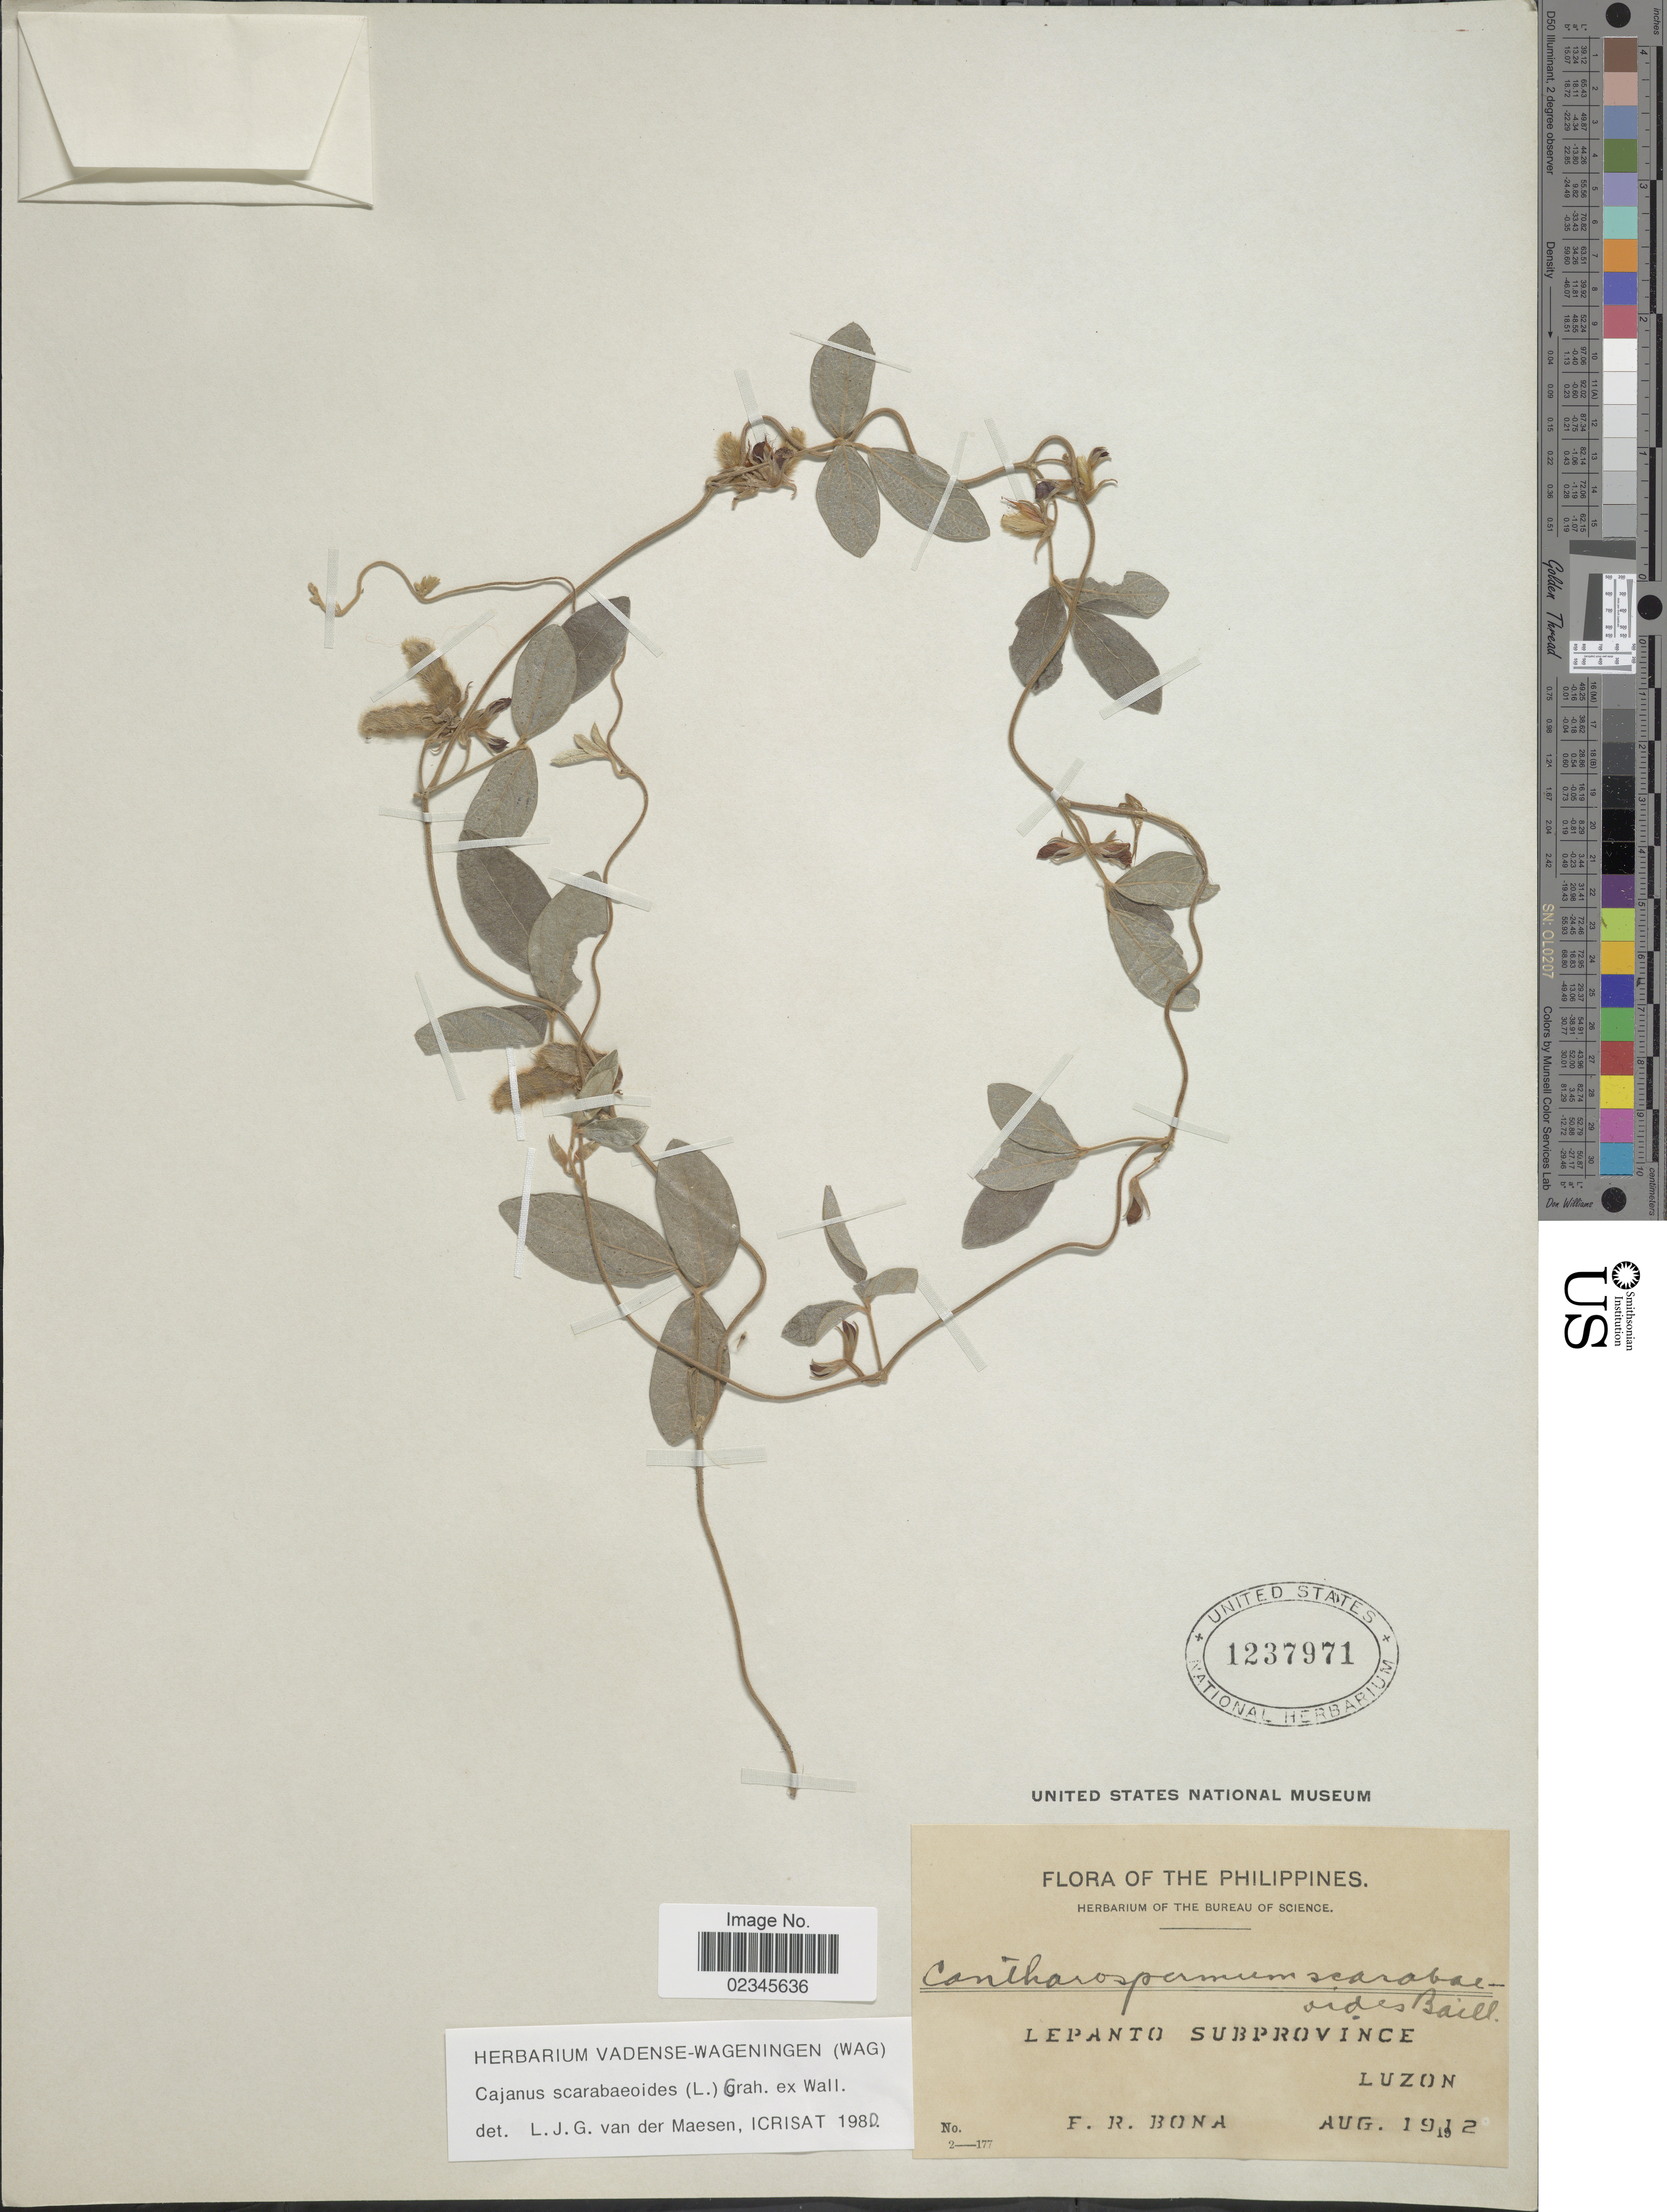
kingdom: Plantae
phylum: Tracheophyta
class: Magnoliopsida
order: Fabales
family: Fabaceae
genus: Cajanus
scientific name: Cajanus scarabaeoides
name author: (L.) Thou. ex Graham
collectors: F. Bona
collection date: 1912-08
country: Philippines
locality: Lepanto Subprovince. Luzon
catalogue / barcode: US 1237971